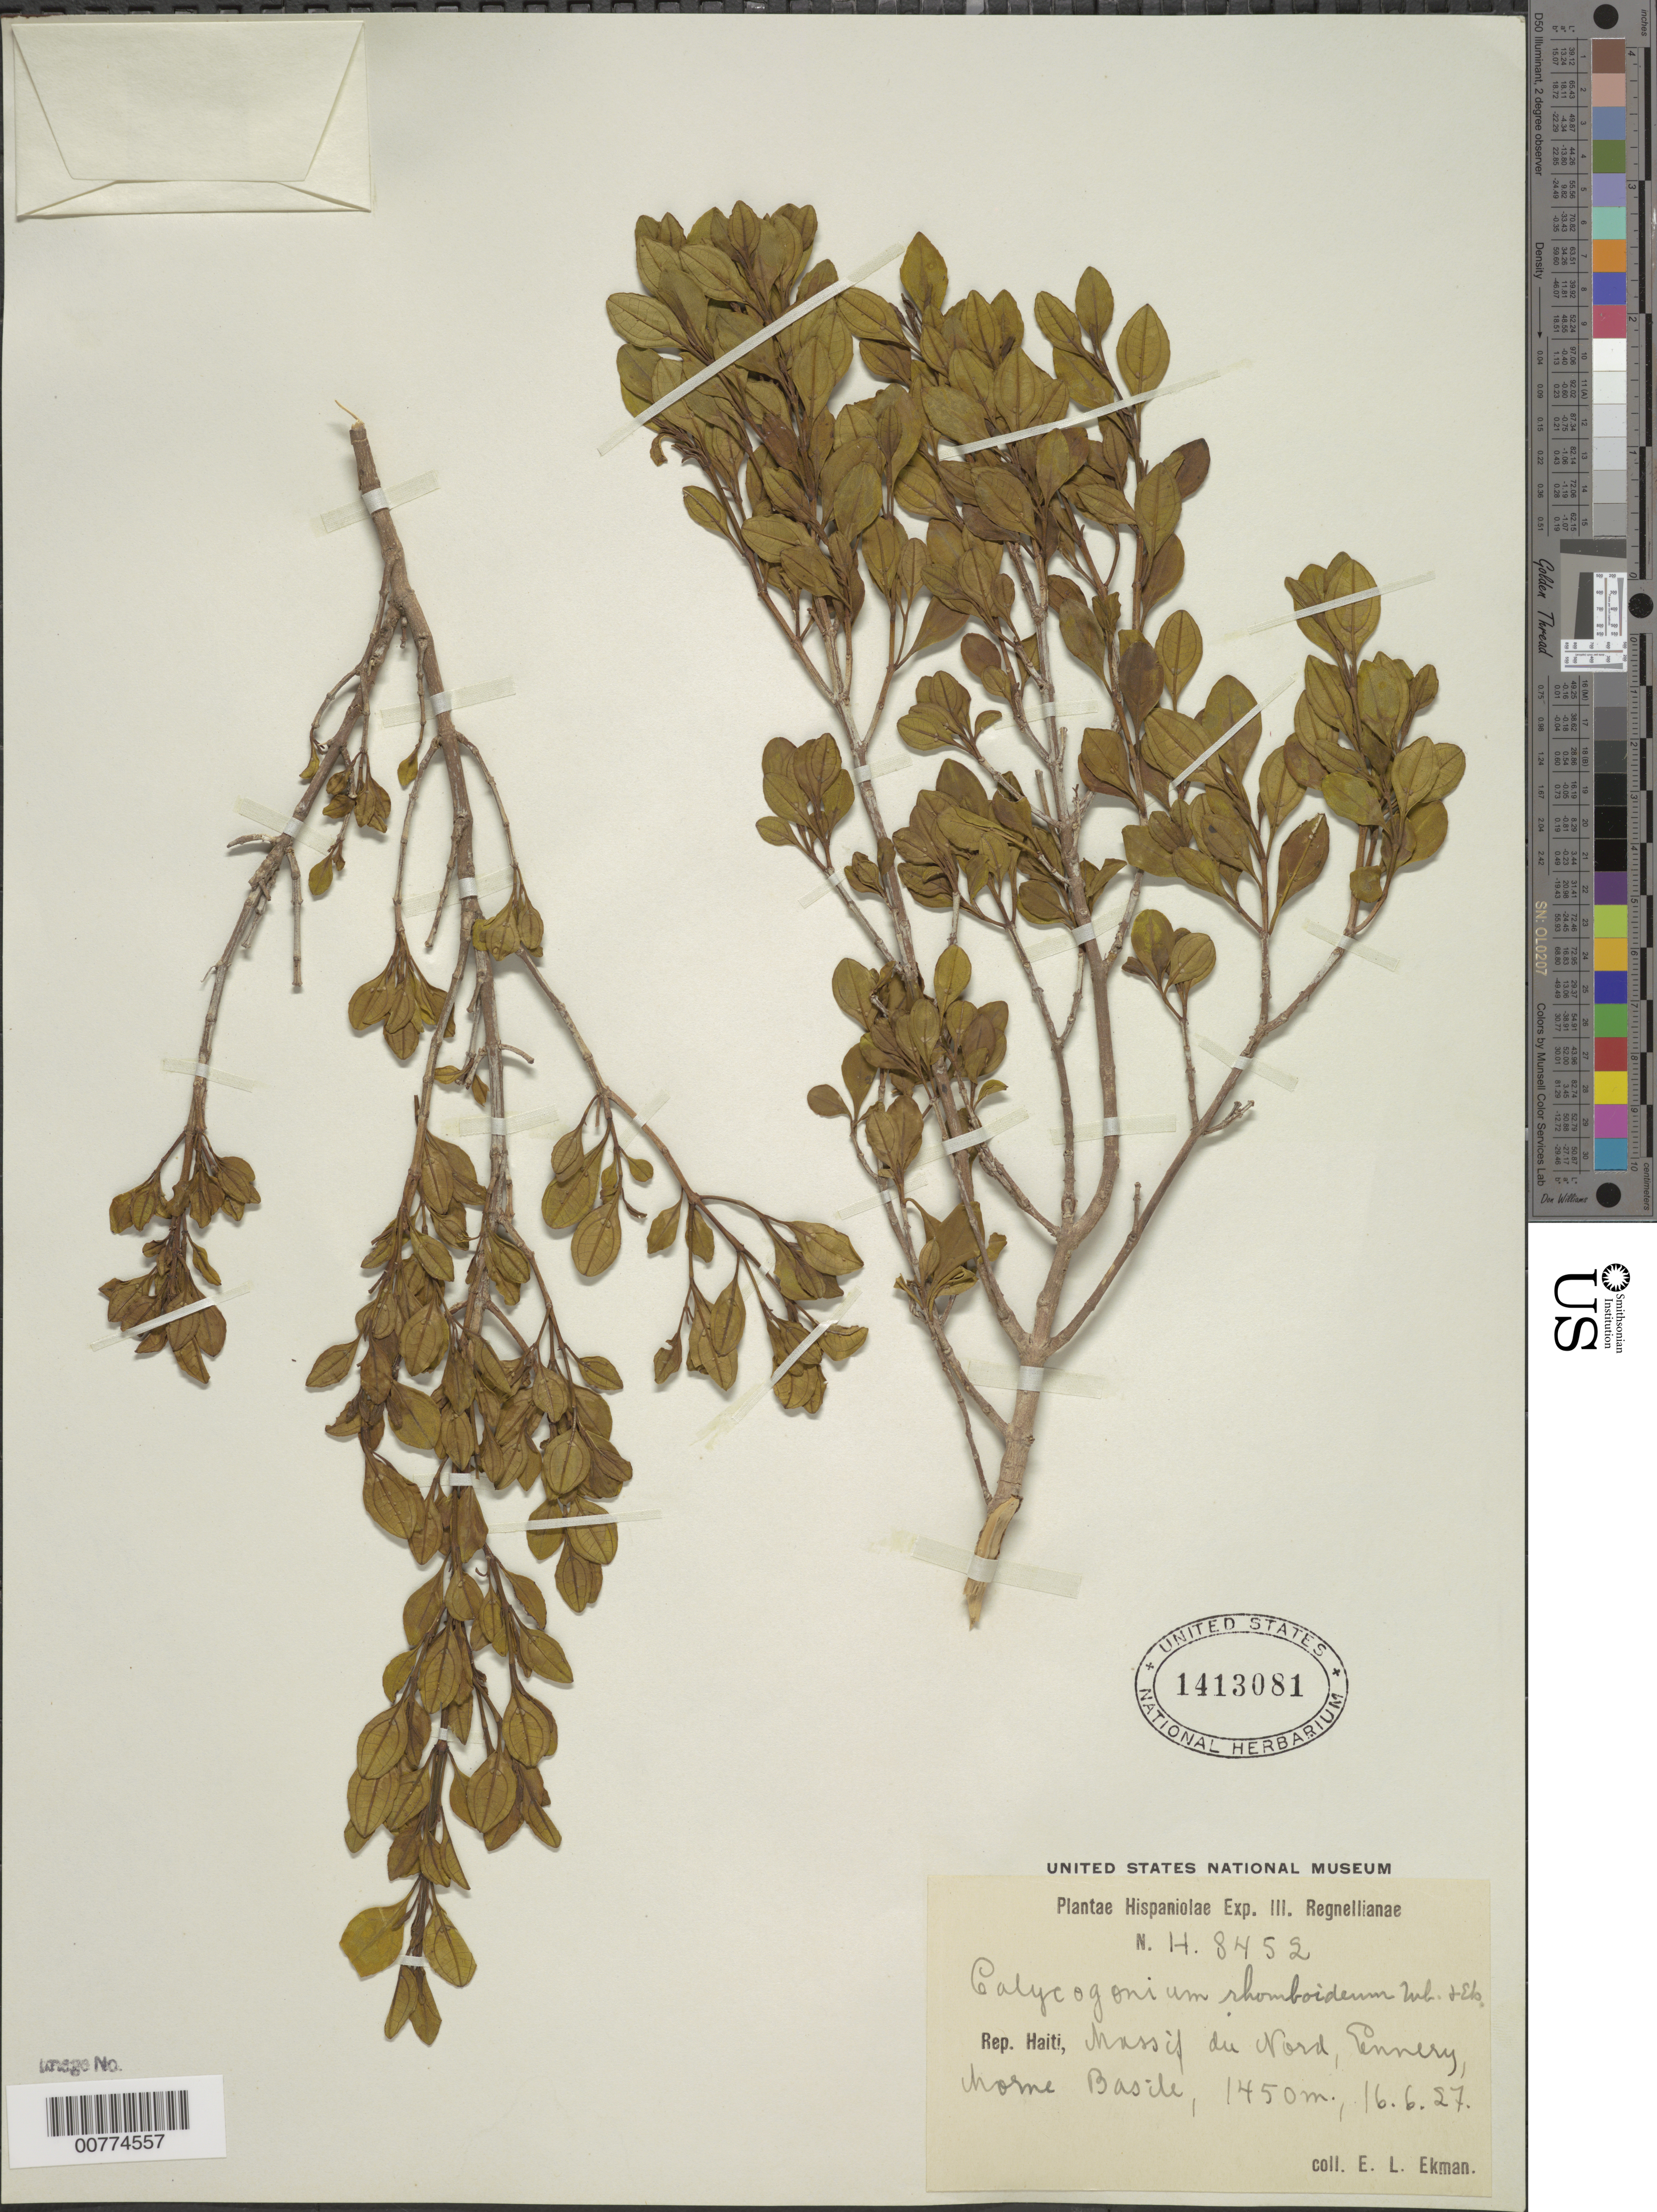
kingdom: Plantae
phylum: Tracheophyta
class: Magnoliopsida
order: Myrtales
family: Melastomataceae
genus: Calycogonium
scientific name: Calycogonium rhomboideum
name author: Urb. & Ekman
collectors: E. L. Ekman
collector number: H 8452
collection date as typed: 16 Jun 1927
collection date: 1927-06-16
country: Haiti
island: Hispaniola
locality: Massif du Nord, Ennery, Morne Basile.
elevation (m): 1450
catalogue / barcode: US 1413081